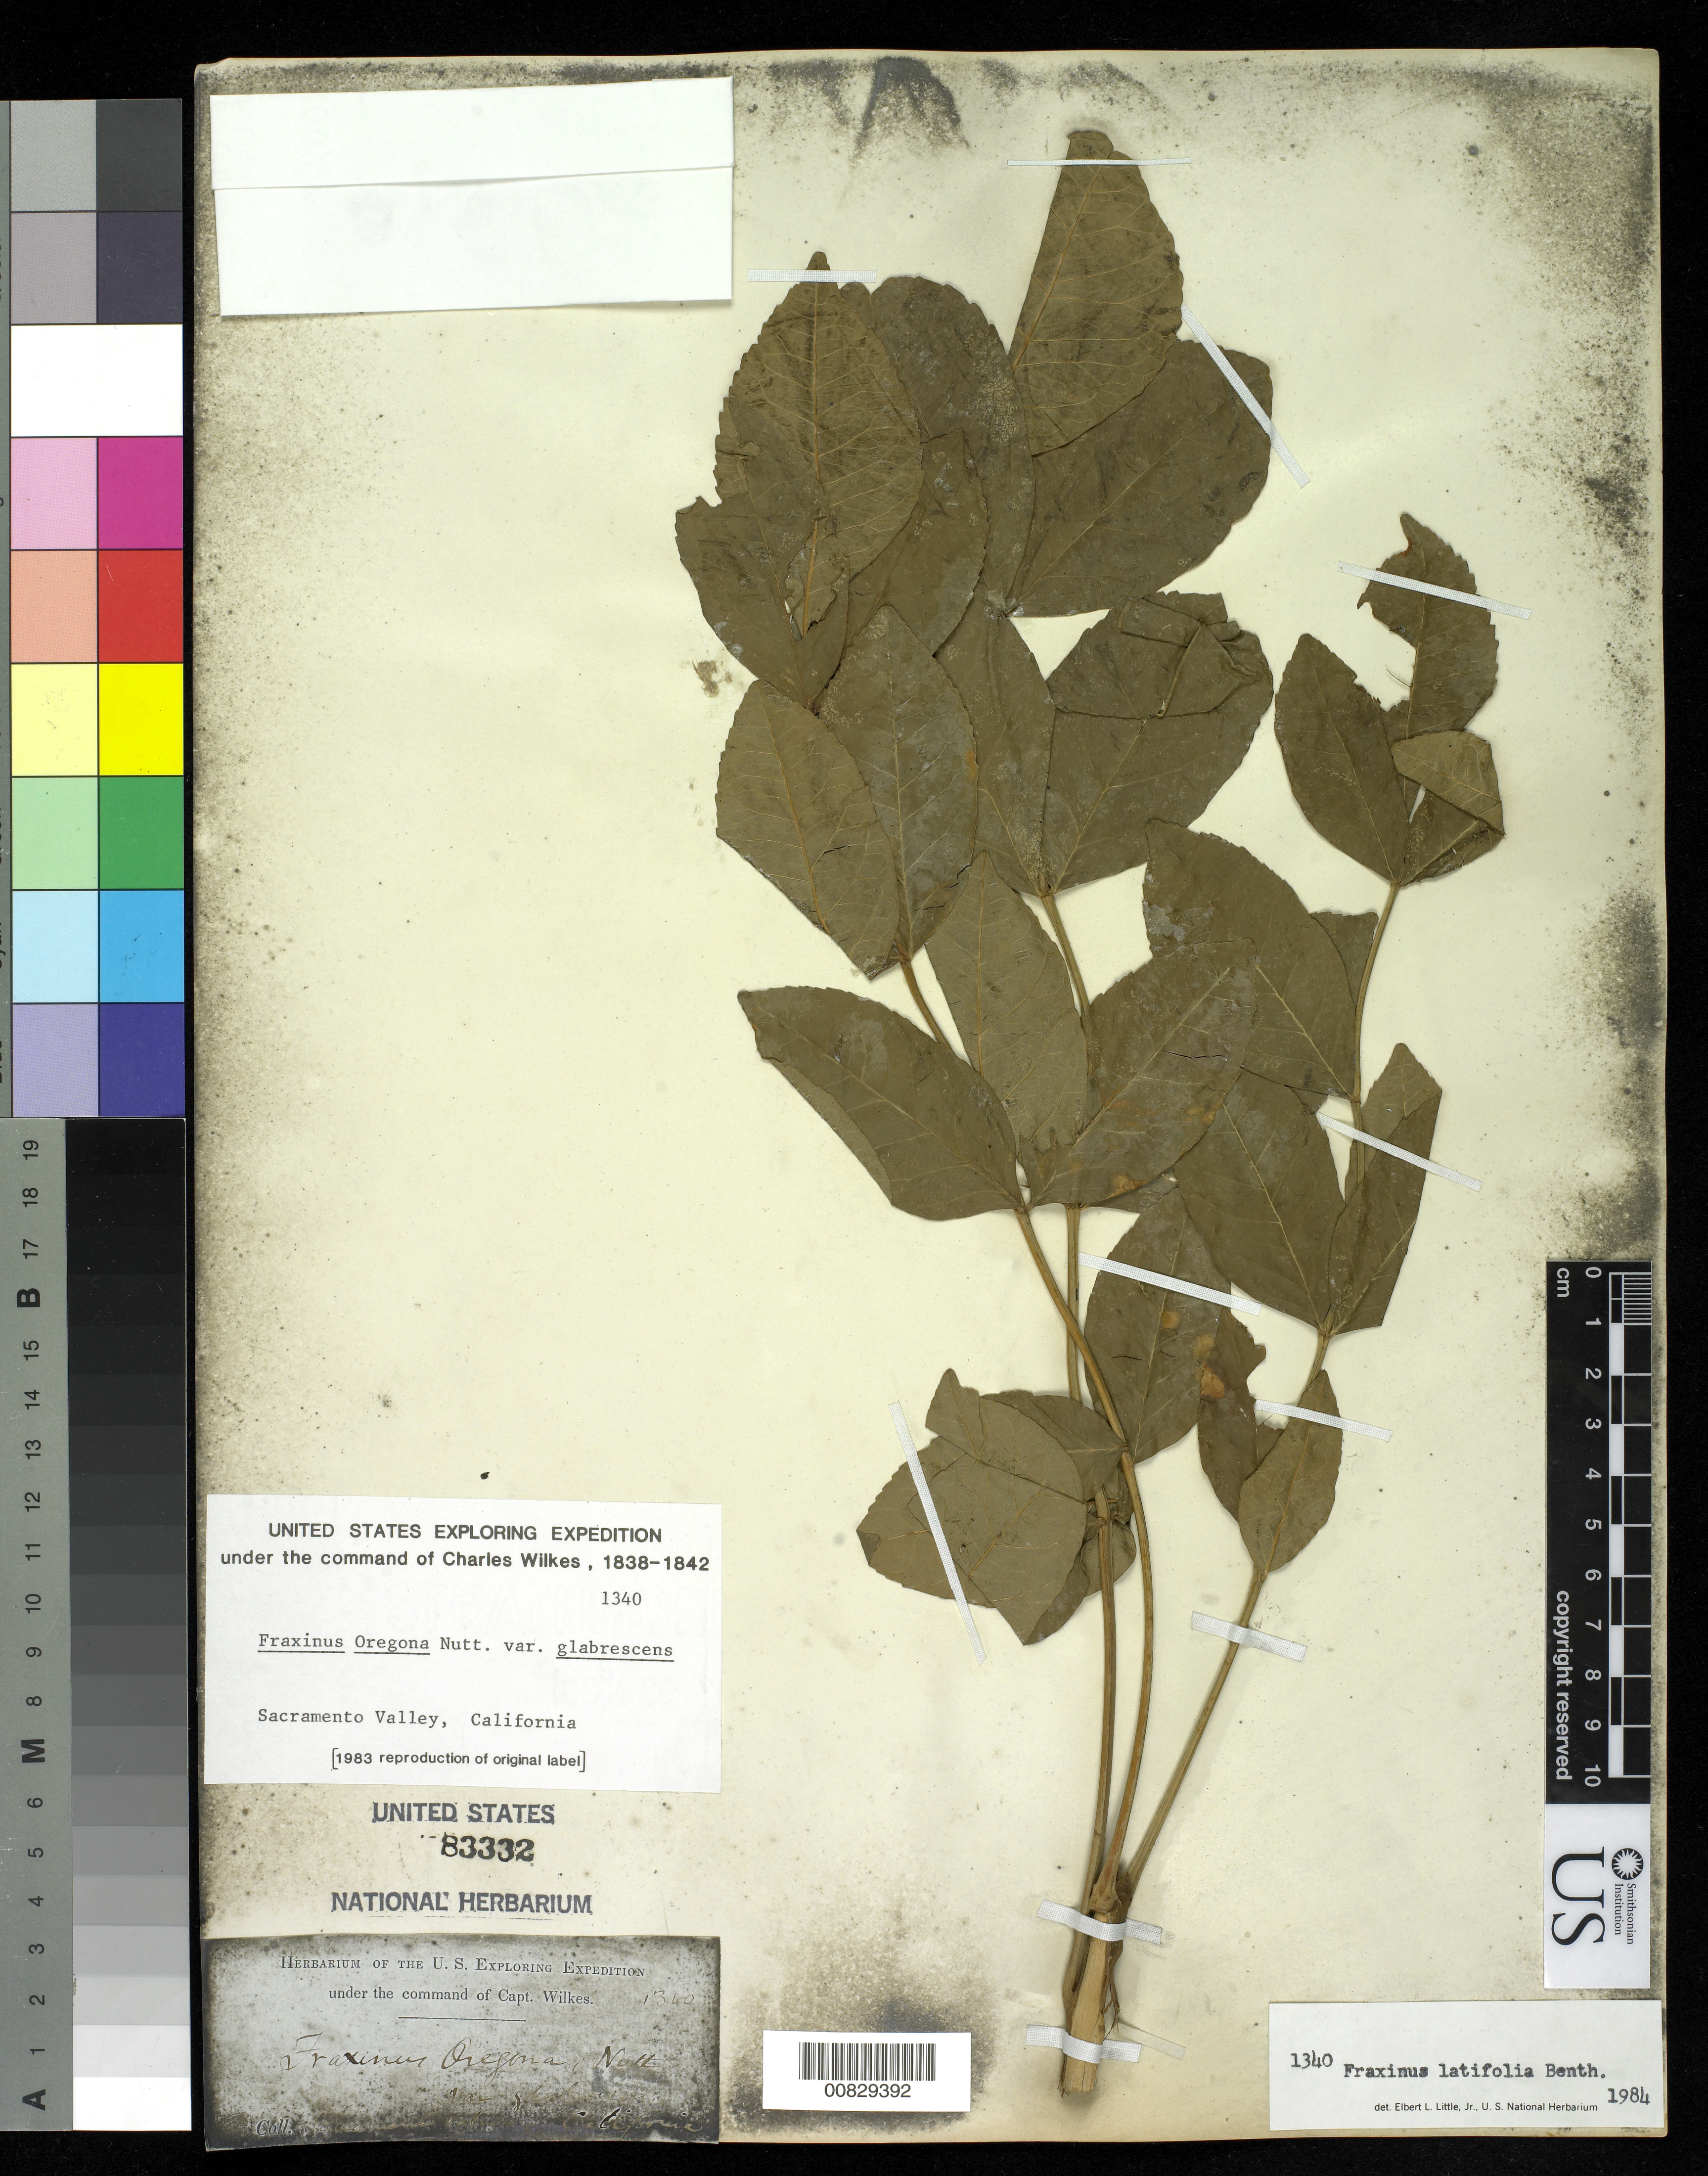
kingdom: Plantae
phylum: Tracheophyta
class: Magnoliopsida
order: Lamiales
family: Oleaceae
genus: Fraxinus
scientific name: Fraxinus latifolia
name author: Benth.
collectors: Wilkes Explor. Exped.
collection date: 1838/1842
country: United States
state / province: California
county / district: Sacramento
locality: Sacramento Valley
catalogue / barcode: US 83332